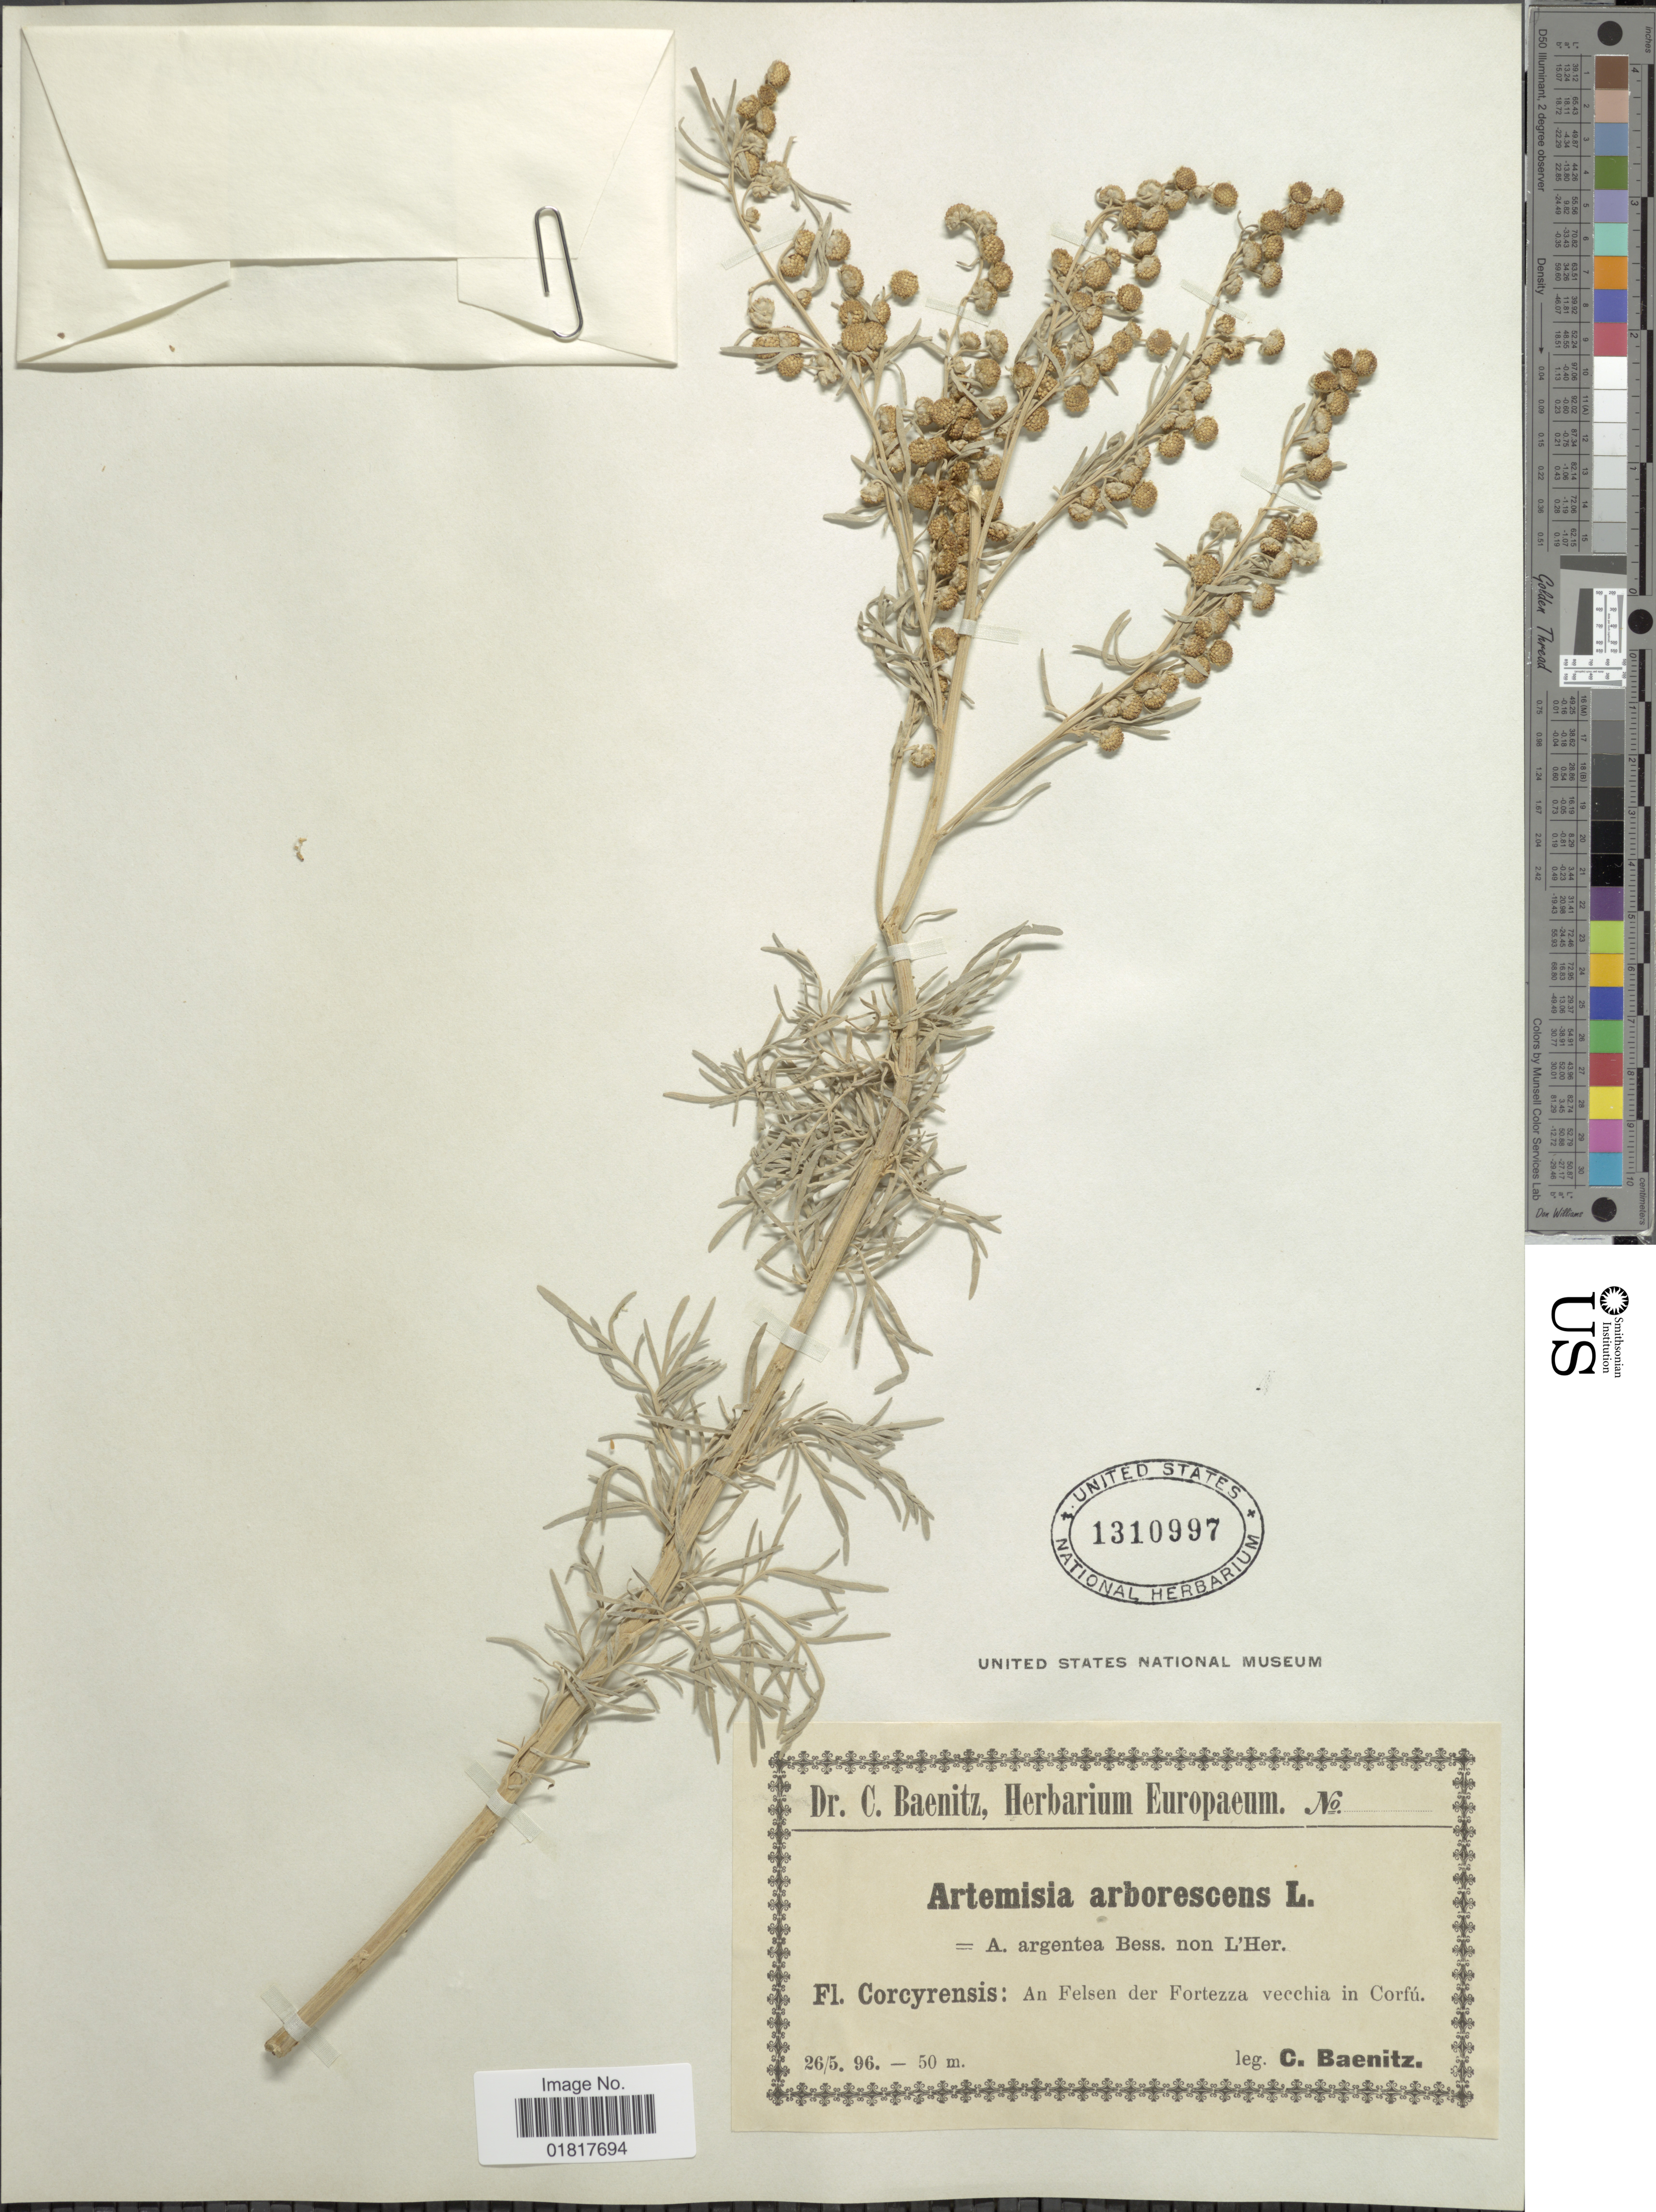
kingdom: Plantae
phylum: Tracheophyta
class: Magnoliopsida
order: Asterales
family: Asteraceae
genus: Artemisia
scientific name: Artemisia arborescens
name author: L.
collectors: C. G. Baenitz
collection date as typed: Transcribed d/m/y: 26/5/96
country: Greece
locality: an Felsen der Fortezza vecchia in Corfú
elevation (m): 50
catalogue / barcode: US 1310997